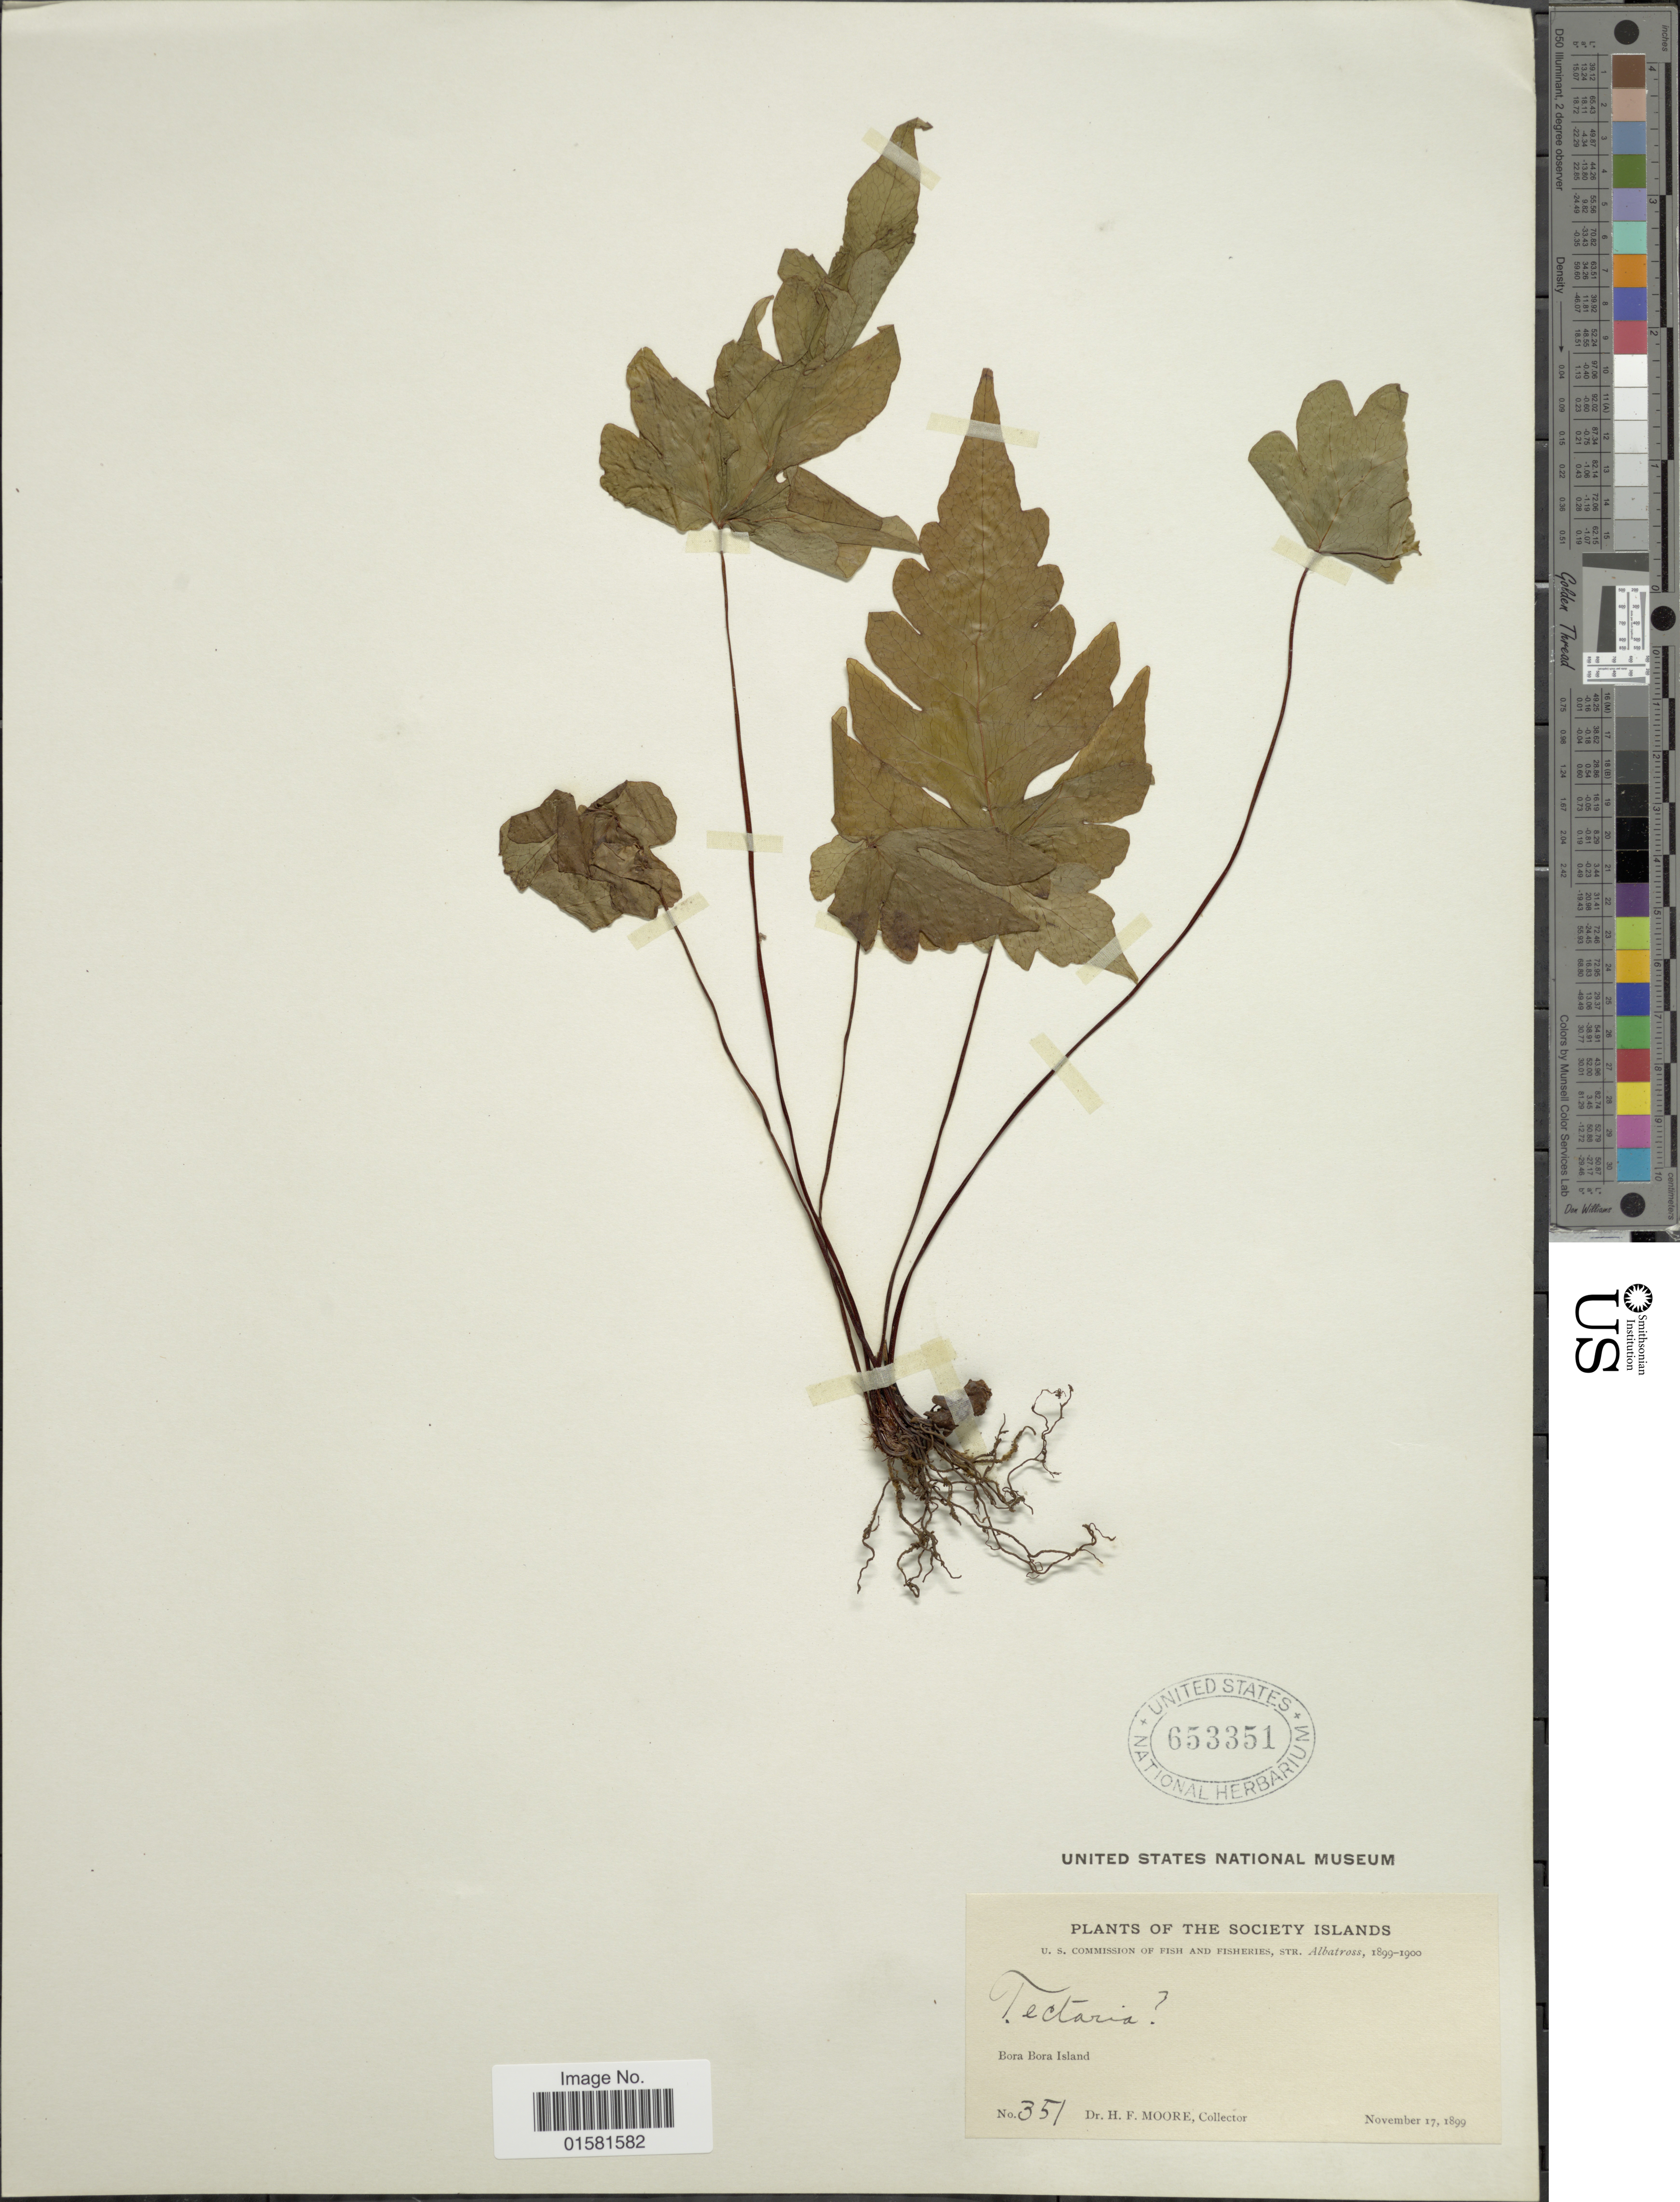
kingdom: Plantae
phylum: Tracheophyta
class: Polypodiopsida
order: Polypodiales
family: Tectariaceae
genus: Tectaria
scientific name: Tectaria sp.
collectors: H. F. Moore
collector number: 351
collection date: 1899-11-17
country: French Polynesia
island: Bora Bora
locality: Society Islands, Bora Bora Island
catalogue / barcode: US 653351